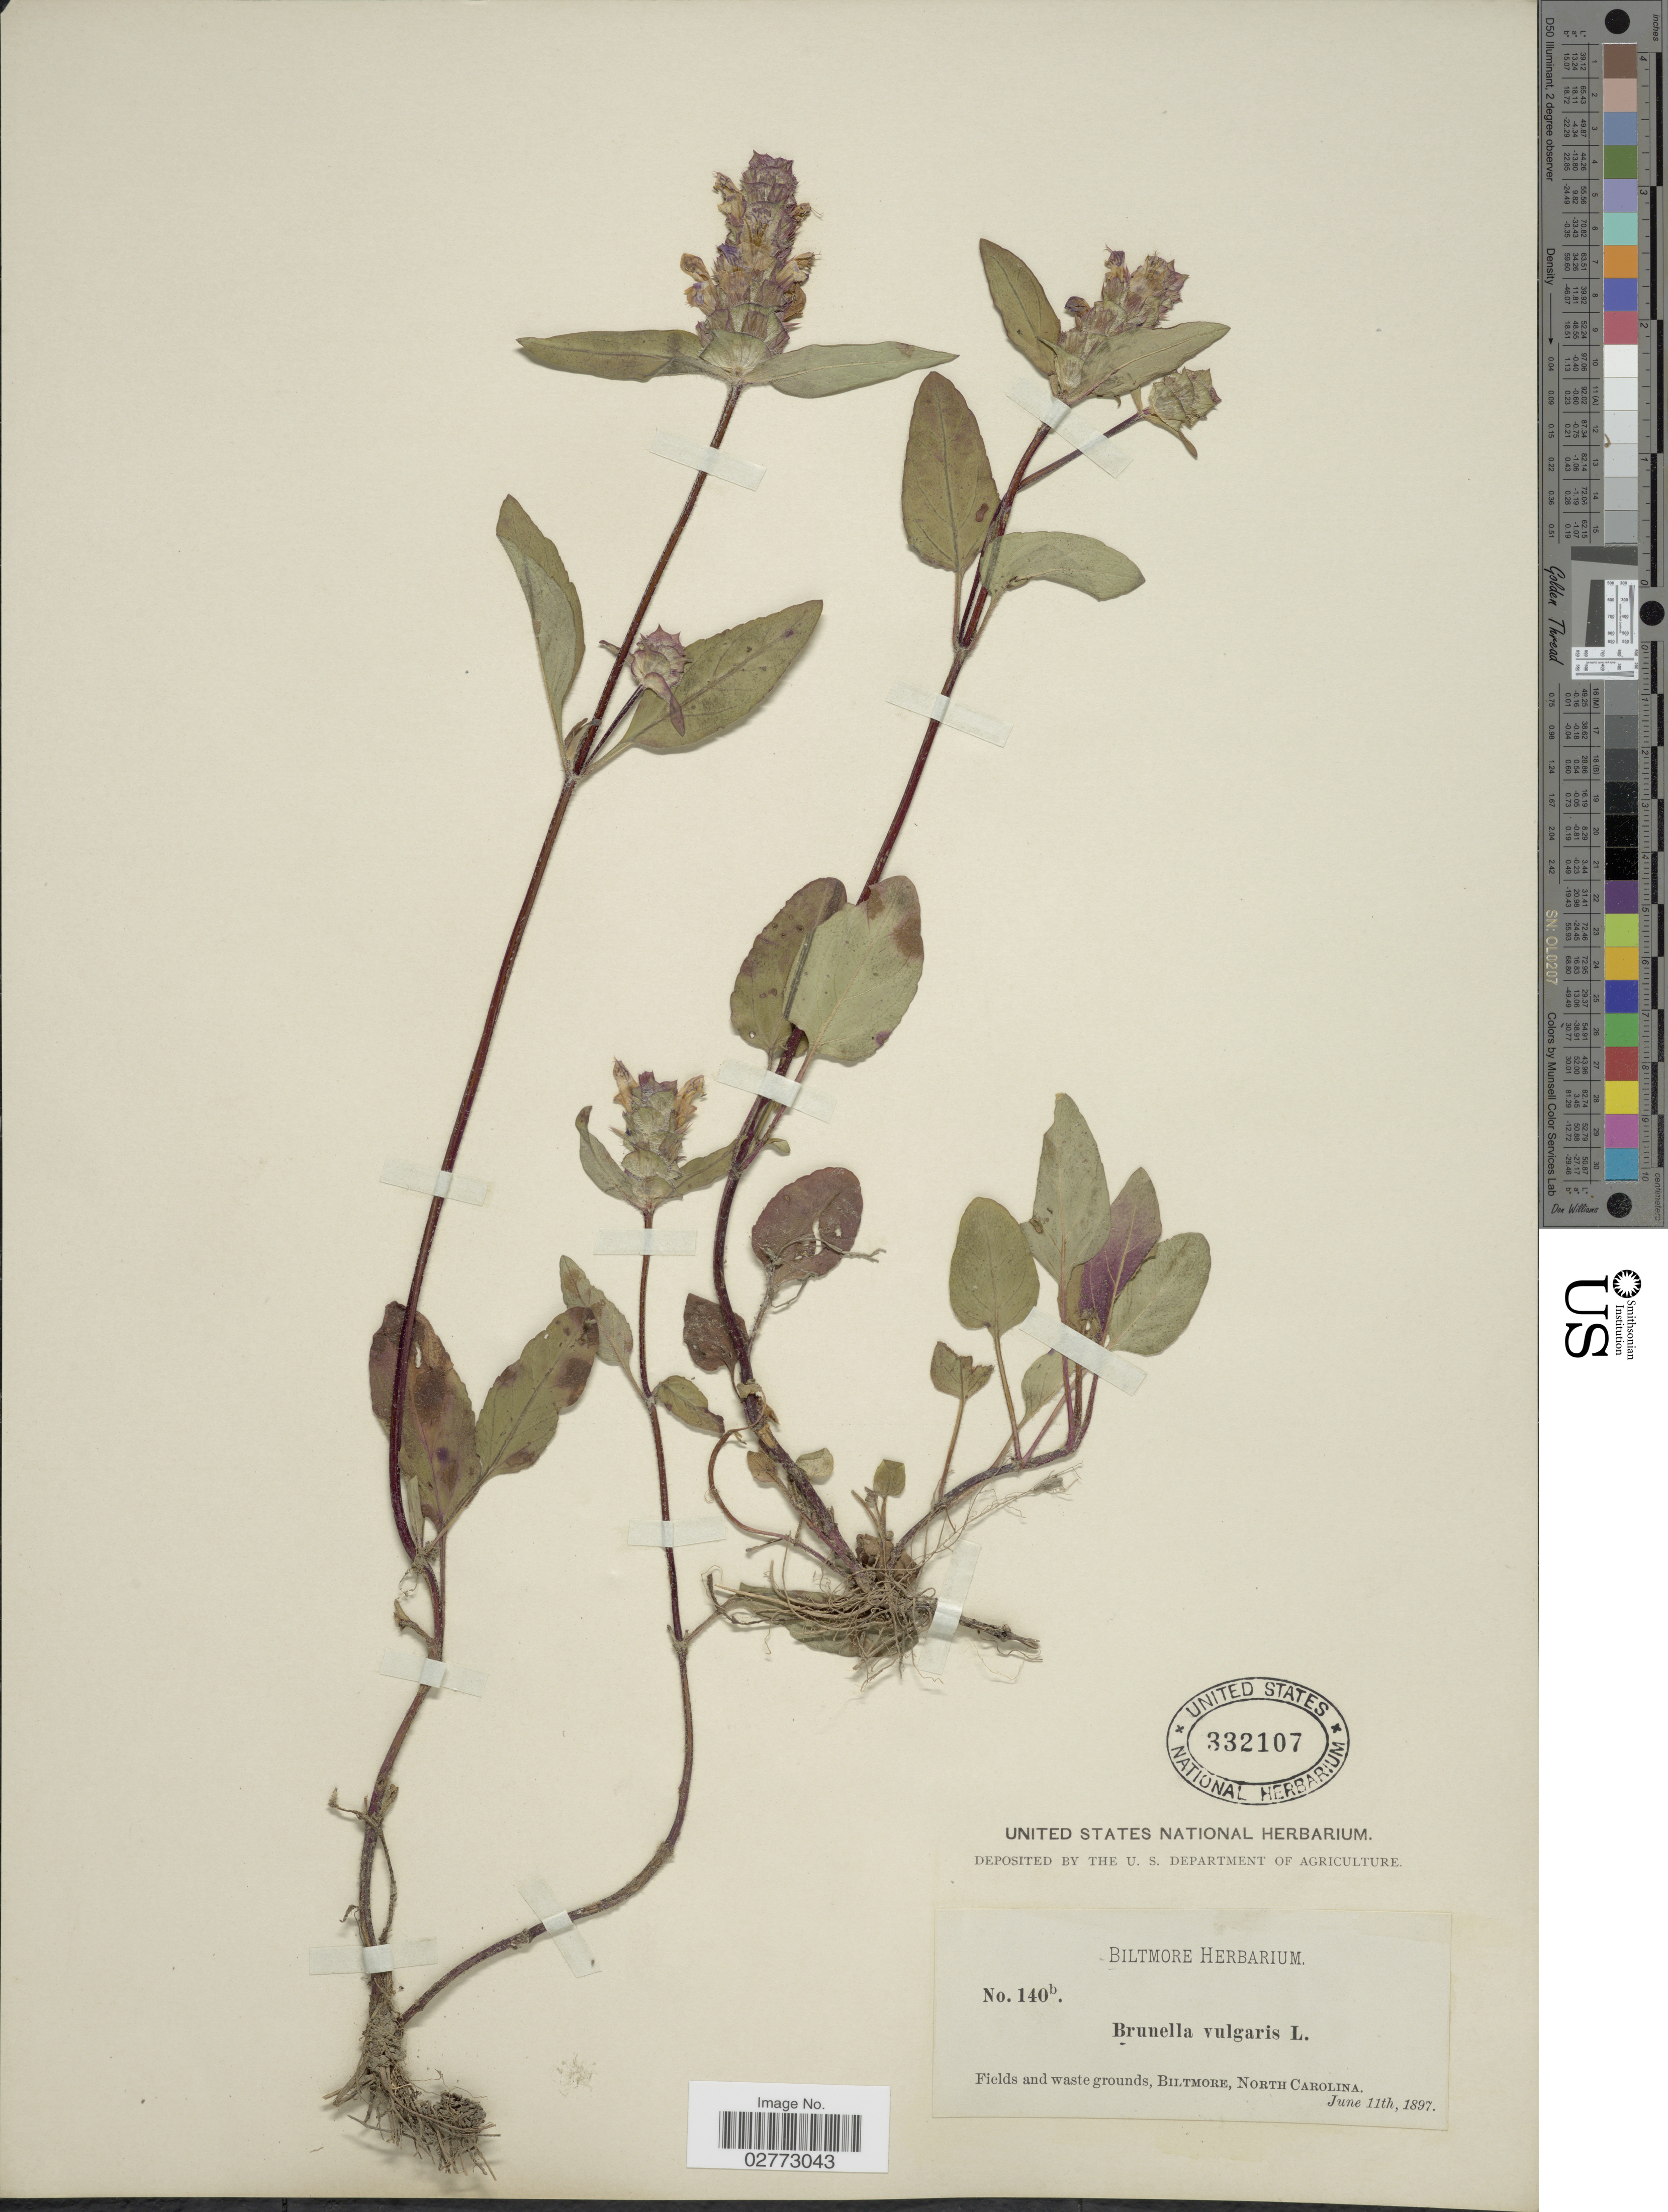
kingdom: Plantae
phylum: Tracheophyta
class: Magnoliopsida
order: Lamiales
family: Lamiaceae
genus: Prunella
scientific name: Prunella vulgaris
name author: L.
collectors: ex herb. Biltmore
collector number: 140b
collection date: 1897-06-11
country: United States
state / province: North Carolina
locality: Fields and waste grounds, Biltmore.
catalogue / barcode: US 332107